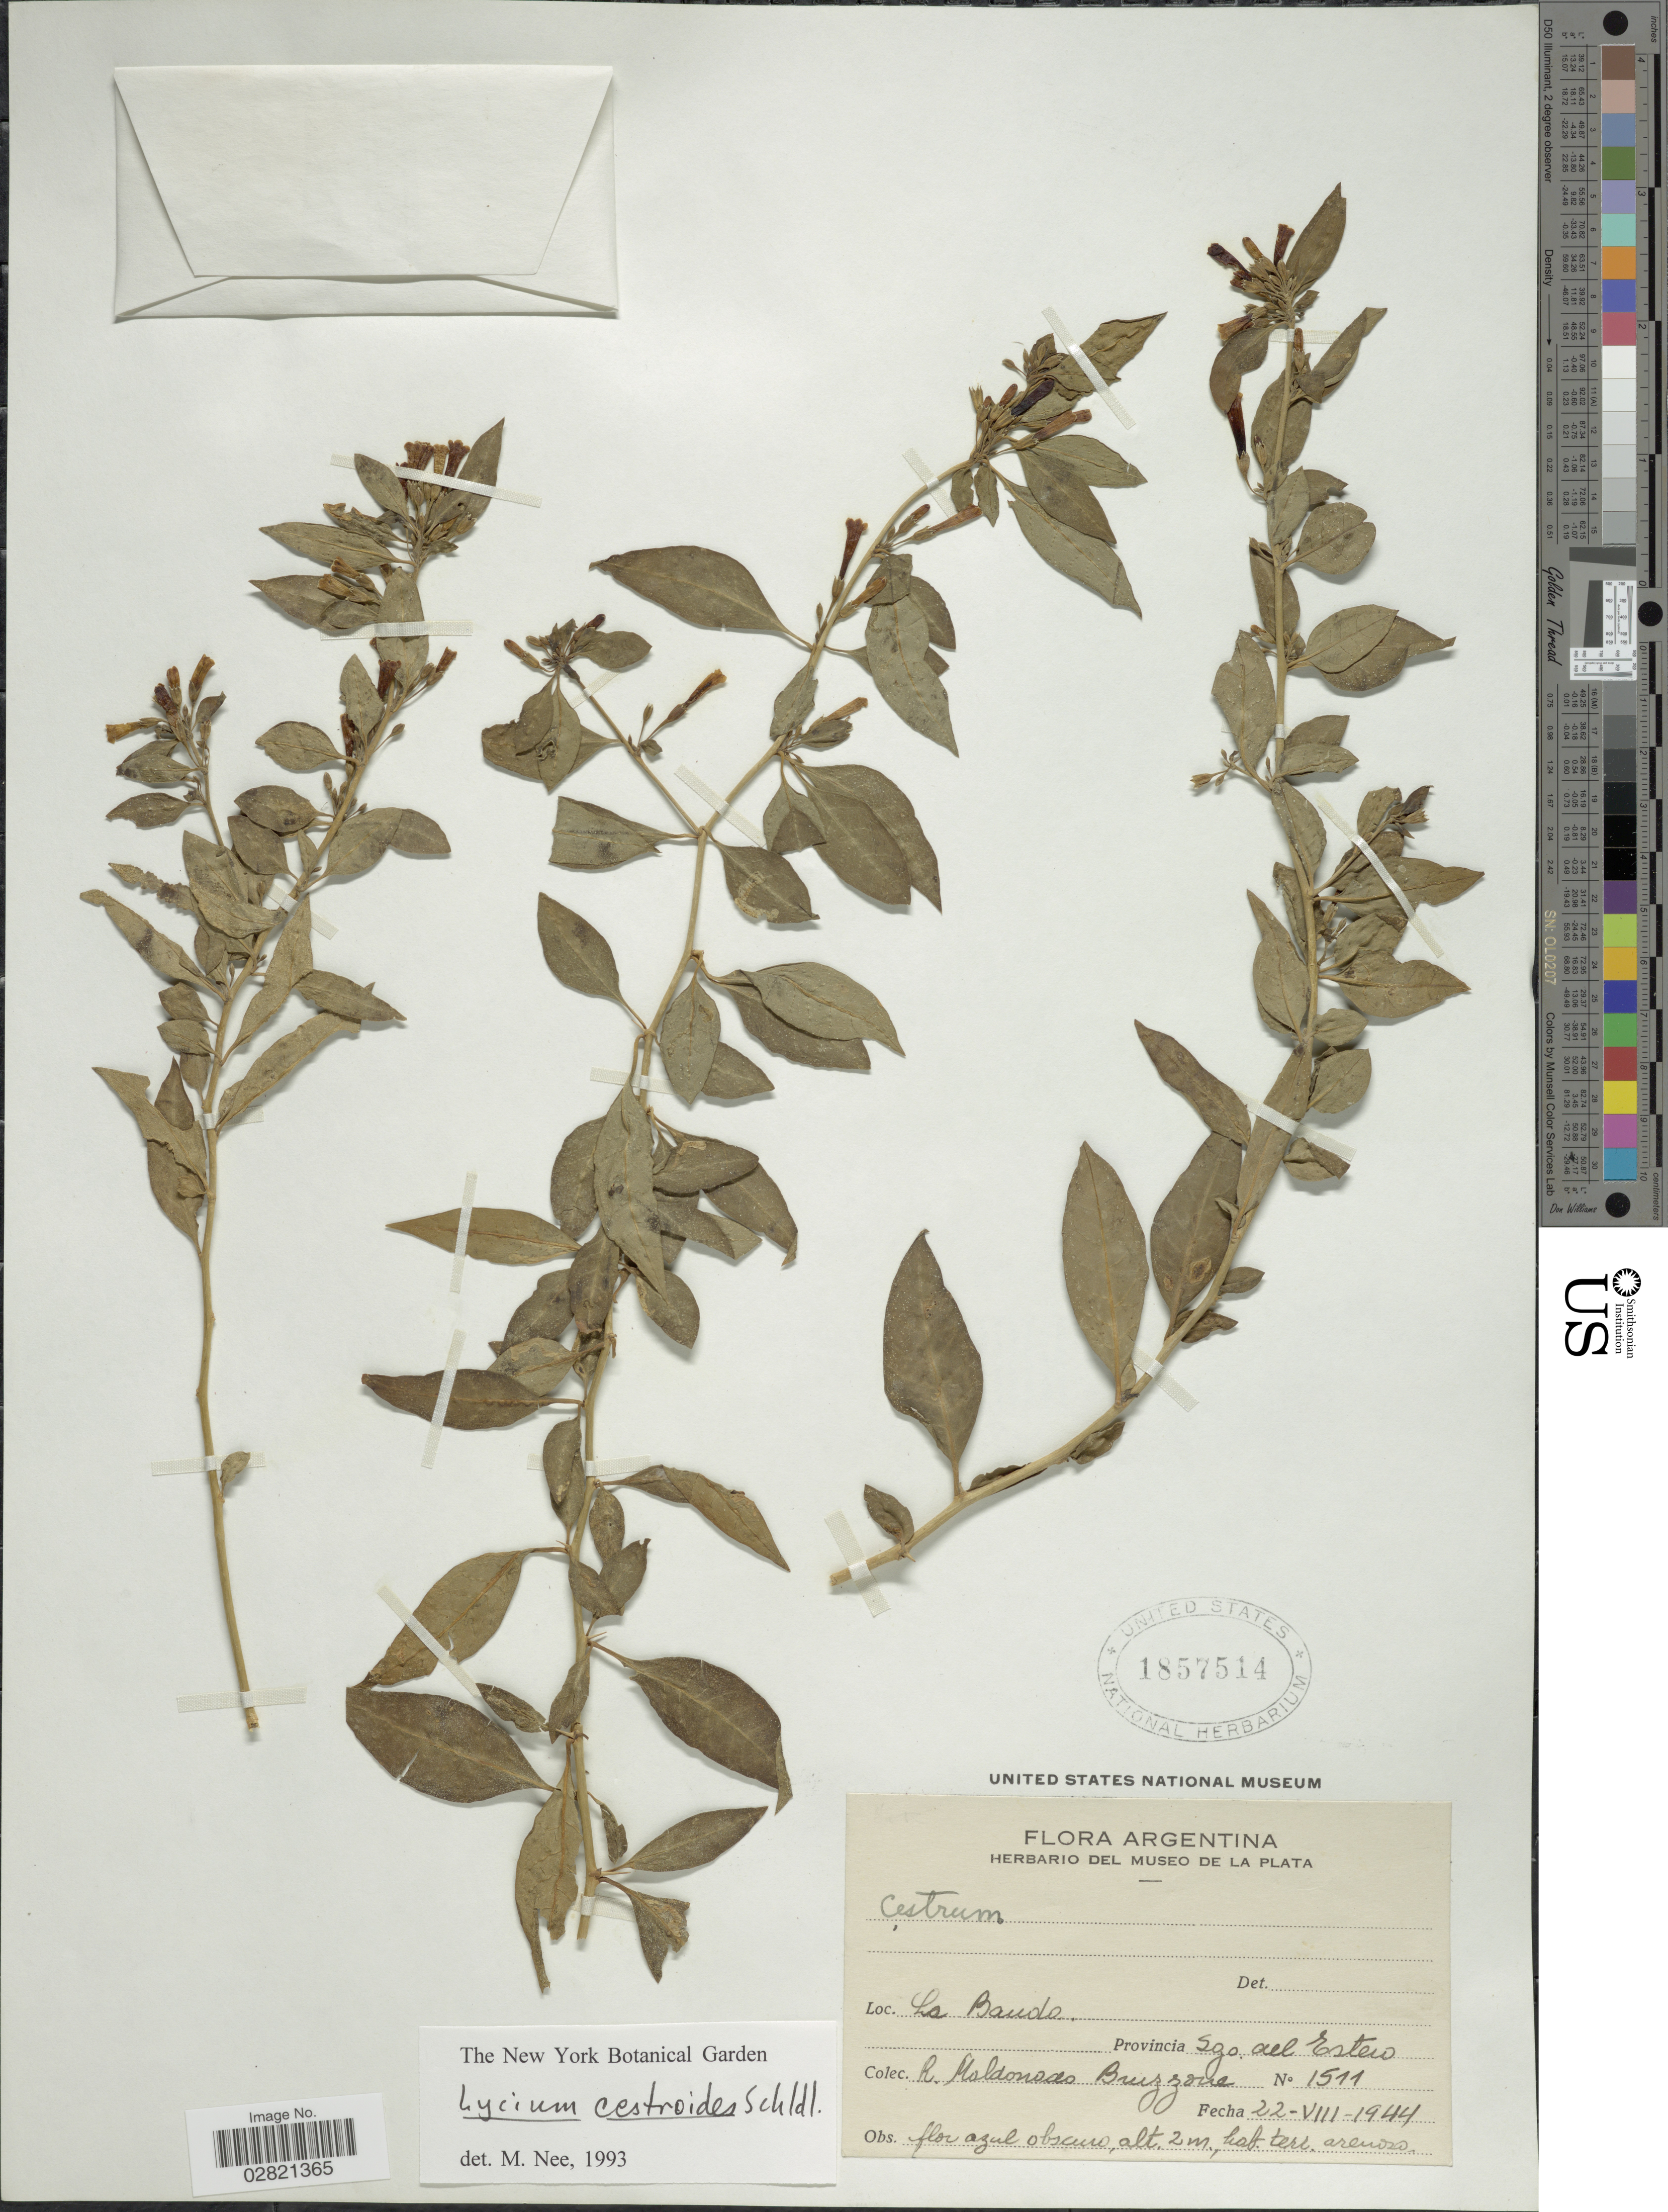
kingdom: Plantae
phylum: Tracheophyta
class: Magnoliopsida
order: Solanales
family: Solanaceae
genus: Lycium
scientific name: Lycium cestroides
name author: Schltdl.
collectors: R. Maldonado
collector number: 1511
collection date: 1944-08-22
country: Argentina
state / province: Santiago del Estero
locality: La Banda, Provincia Sgo. del Estero.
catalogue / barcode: US 1857514